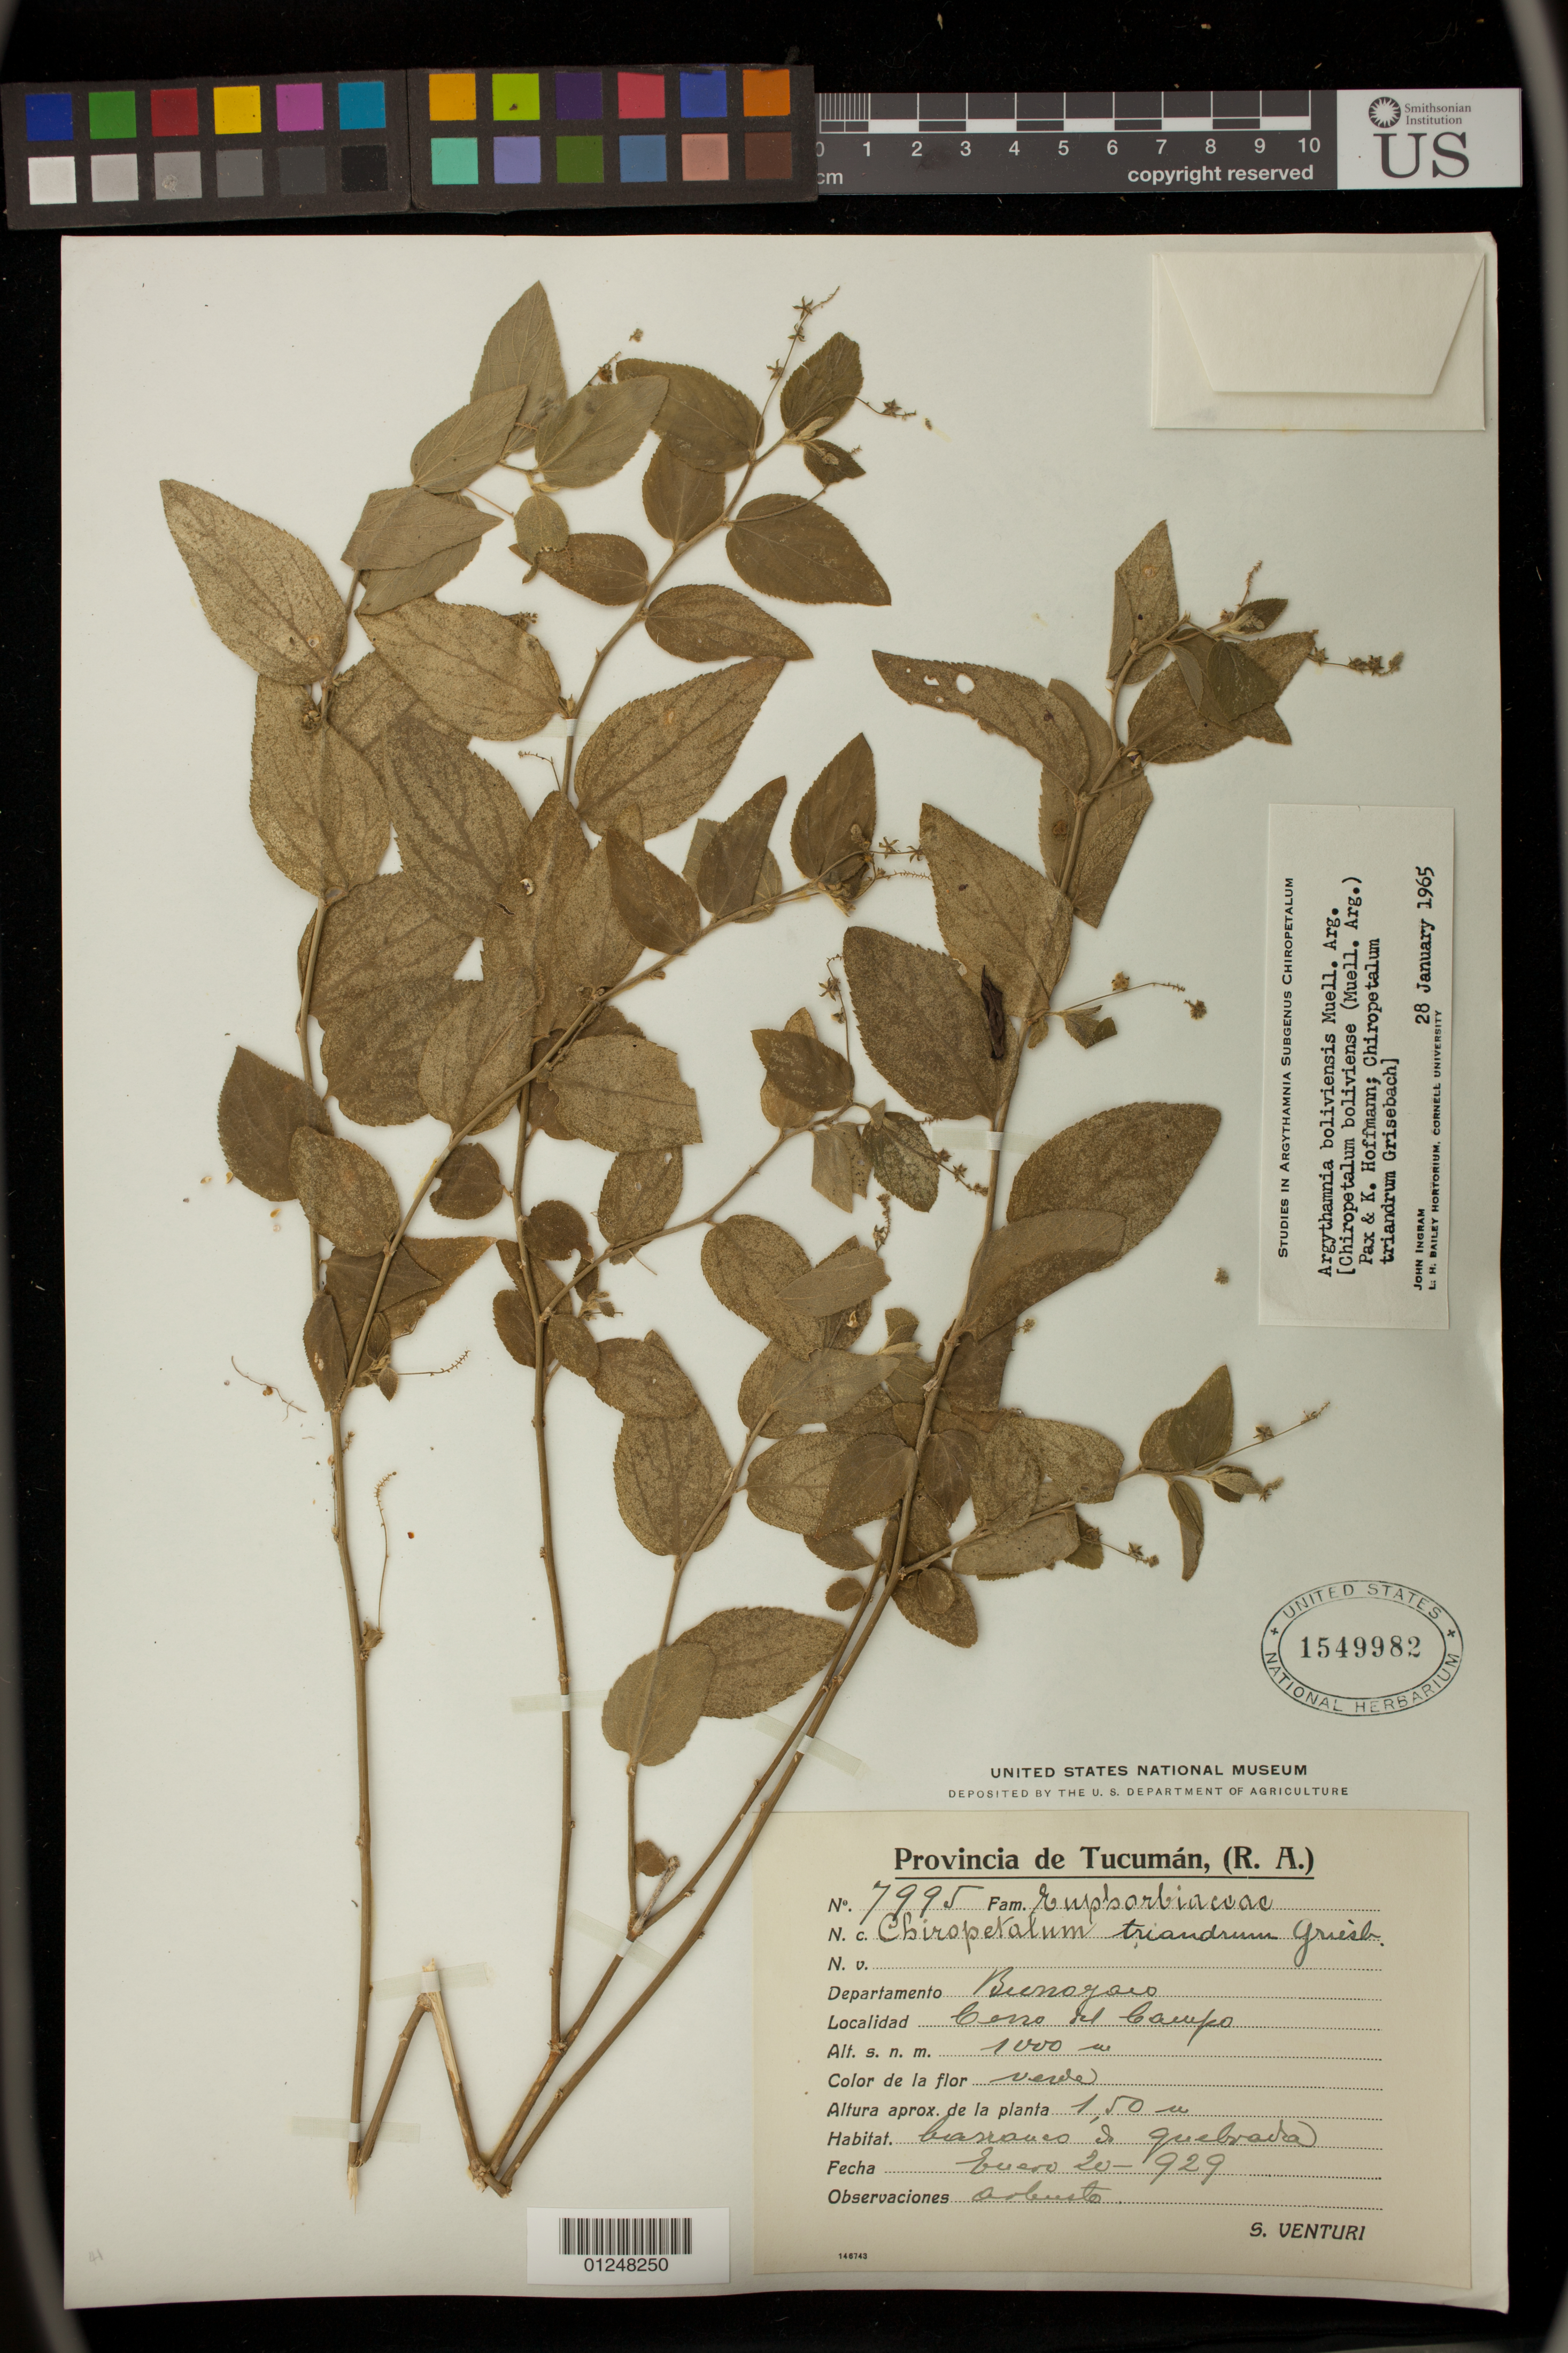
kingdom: Plantae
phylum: Tracheophyta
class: Magnoliopsida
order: Malpighiales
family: Euphorbiaceae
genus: Argythamnia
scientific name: Argythamnia boliviensis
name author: Müll. Arg.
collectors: S. Venturi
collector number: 7995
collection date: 1929-01-20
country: Argentina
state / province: Tucuman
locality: Departamento Burroyaco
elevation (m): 1000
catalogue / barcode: US 1549982